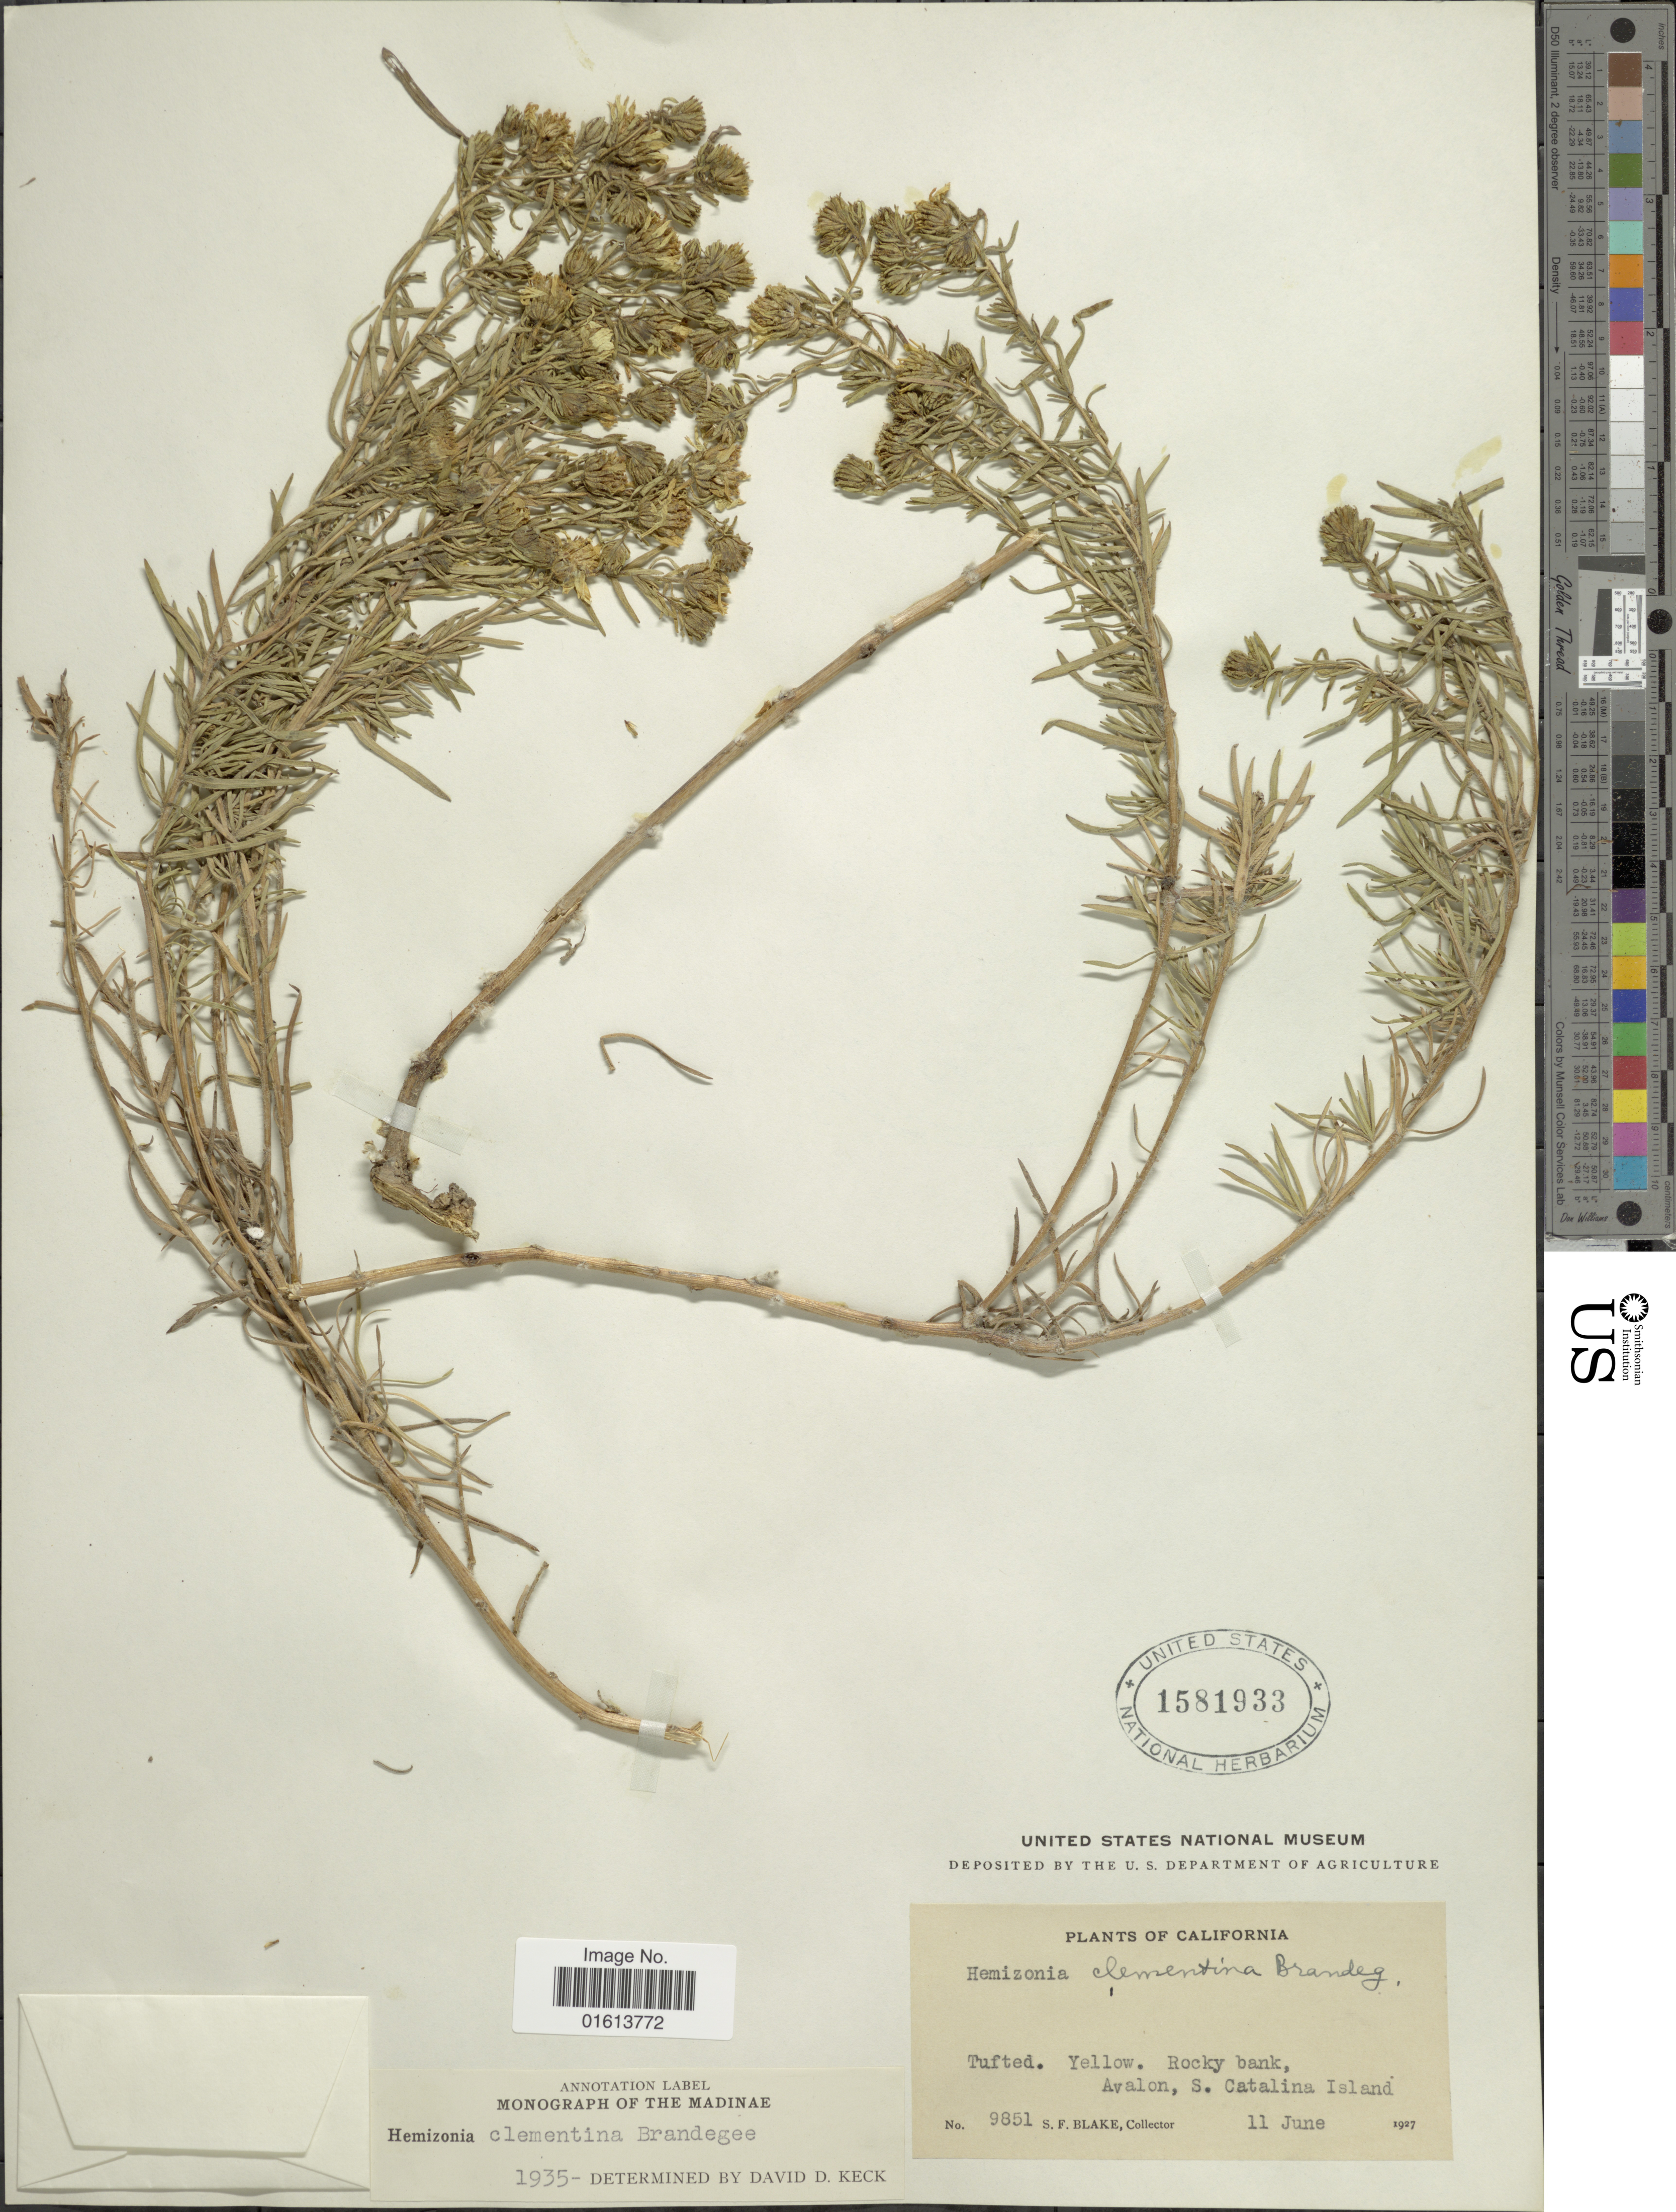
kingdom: Plantae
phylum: Tracheophyta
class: Magnoliopsida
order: Asterales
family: Asteraceae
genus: Deinandra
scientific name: Deinandra clementina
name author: (Brandegee) B.G. Baldwin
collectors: S. Blake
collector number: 9851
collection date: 1927-06-11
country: United States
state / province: California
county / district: Los Angeles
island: Santa Catalina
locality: California. Tufted. Yellow. Rocky bank. Avalon, S. Catalina Island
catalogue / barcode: US 1581933